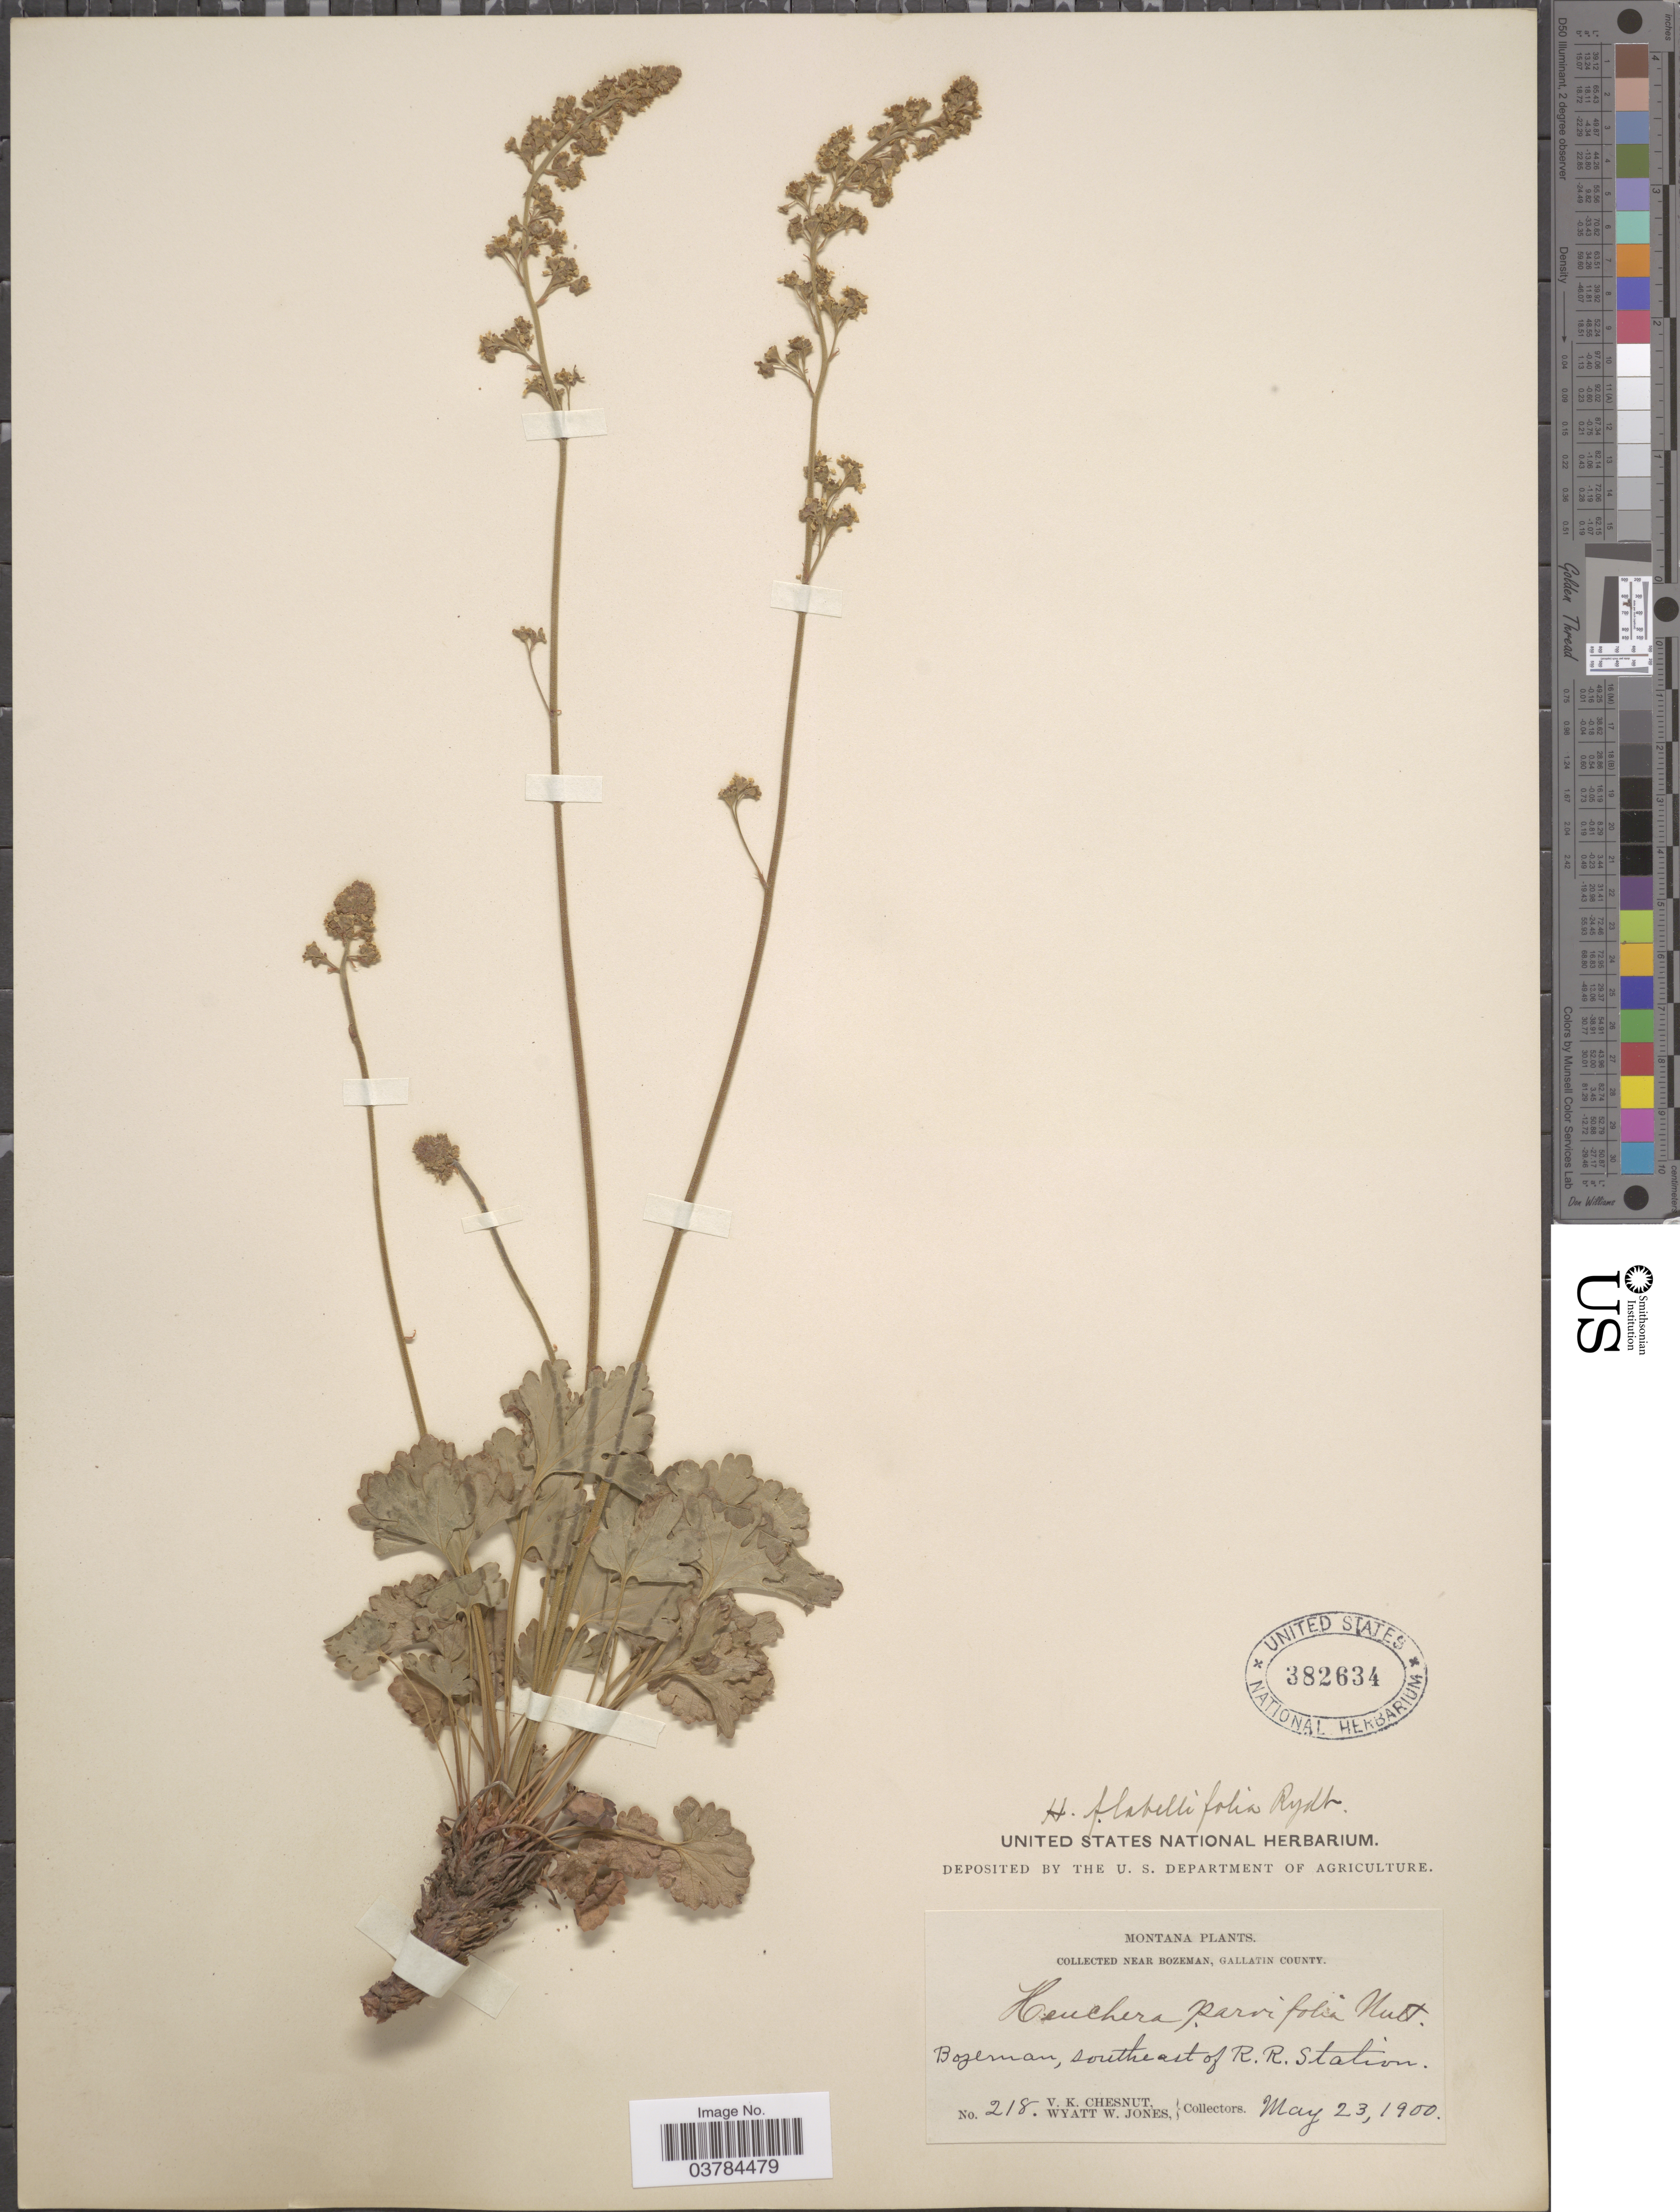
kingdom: Plantae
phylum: Tracheophyta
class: Magnoliopsida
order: Saxifragales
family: Saxifragaceae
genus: Heuchera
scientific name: Heuchera flabellifolia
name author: Rydb.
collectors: V. Chesnut & W. W. Jones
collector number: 218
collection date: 1900-05-23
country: United States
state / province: Montana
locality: Near Bozeman, Gallatin County. Bozeman, southeast of R.R. Station.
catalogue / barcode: US 382634